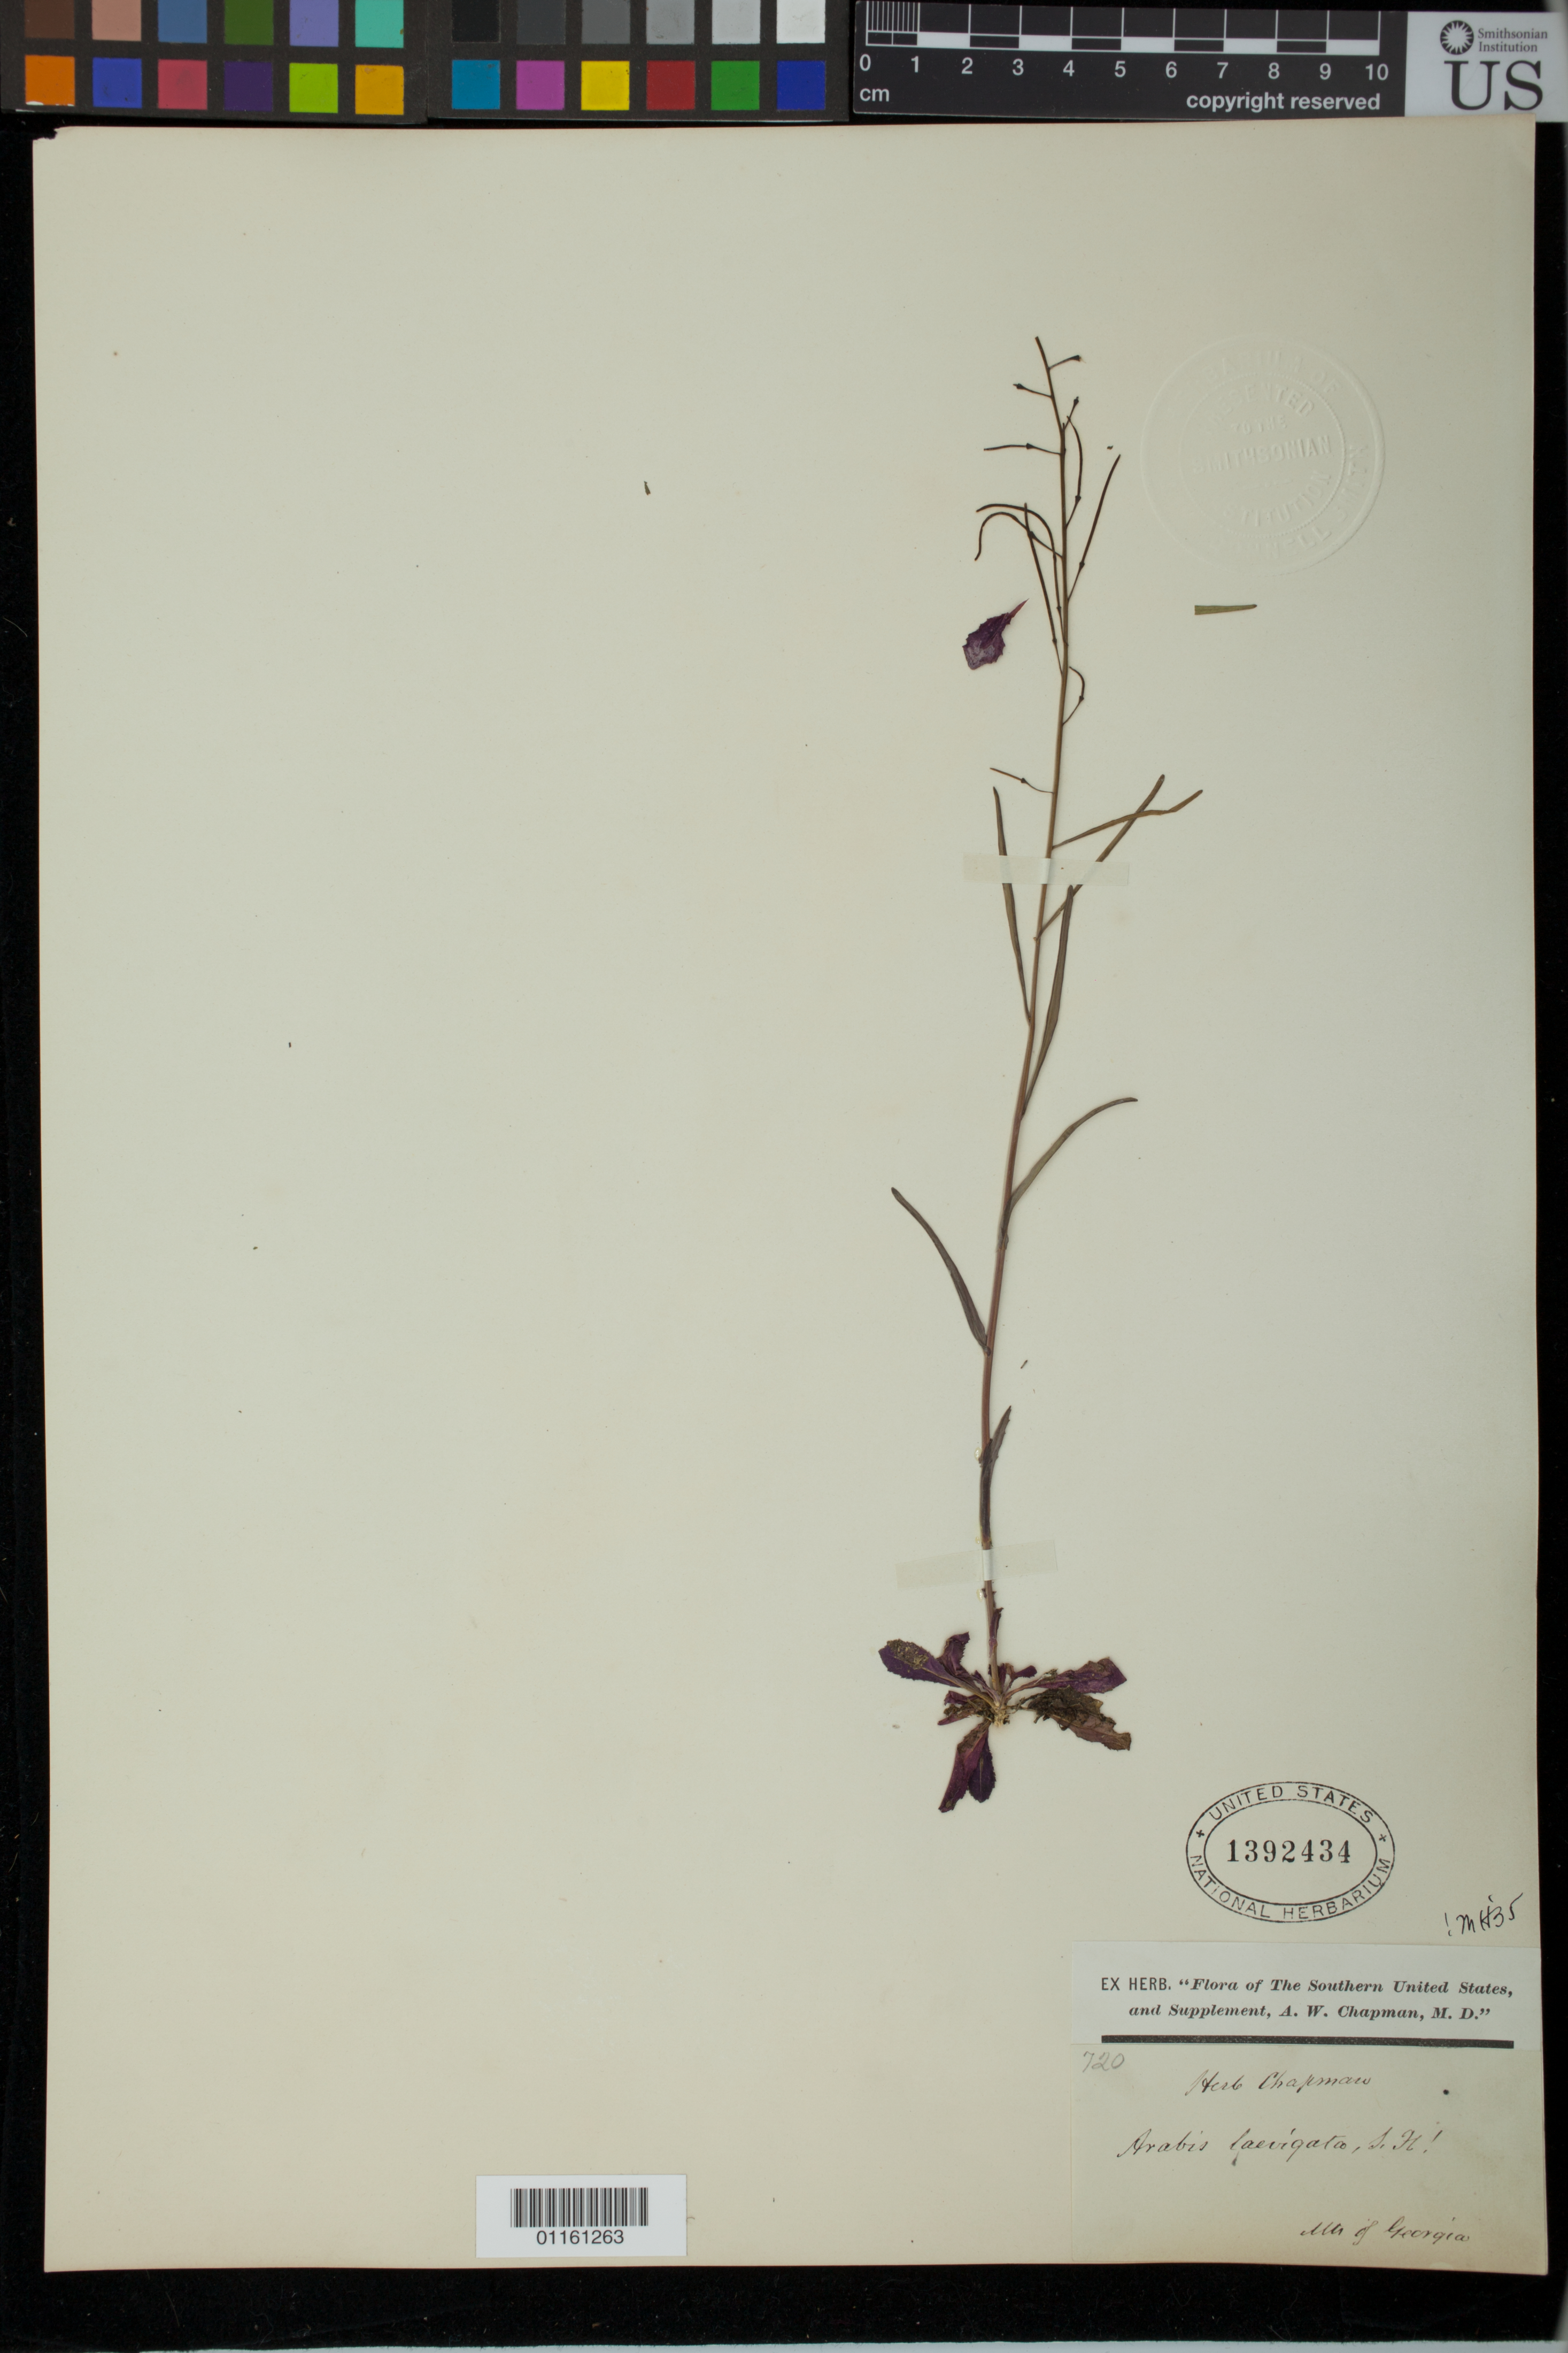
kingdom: Plantae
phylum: Tracheophyta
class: Magnoliopsida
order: Brassicales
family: Brassicaceae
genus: Arabis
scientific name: Arabis laevigata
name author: (Muhl. ex Willd.) Poir.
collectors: ex herb. A.W. Chapman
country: United States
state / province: Georgia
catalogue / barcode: US 1392434